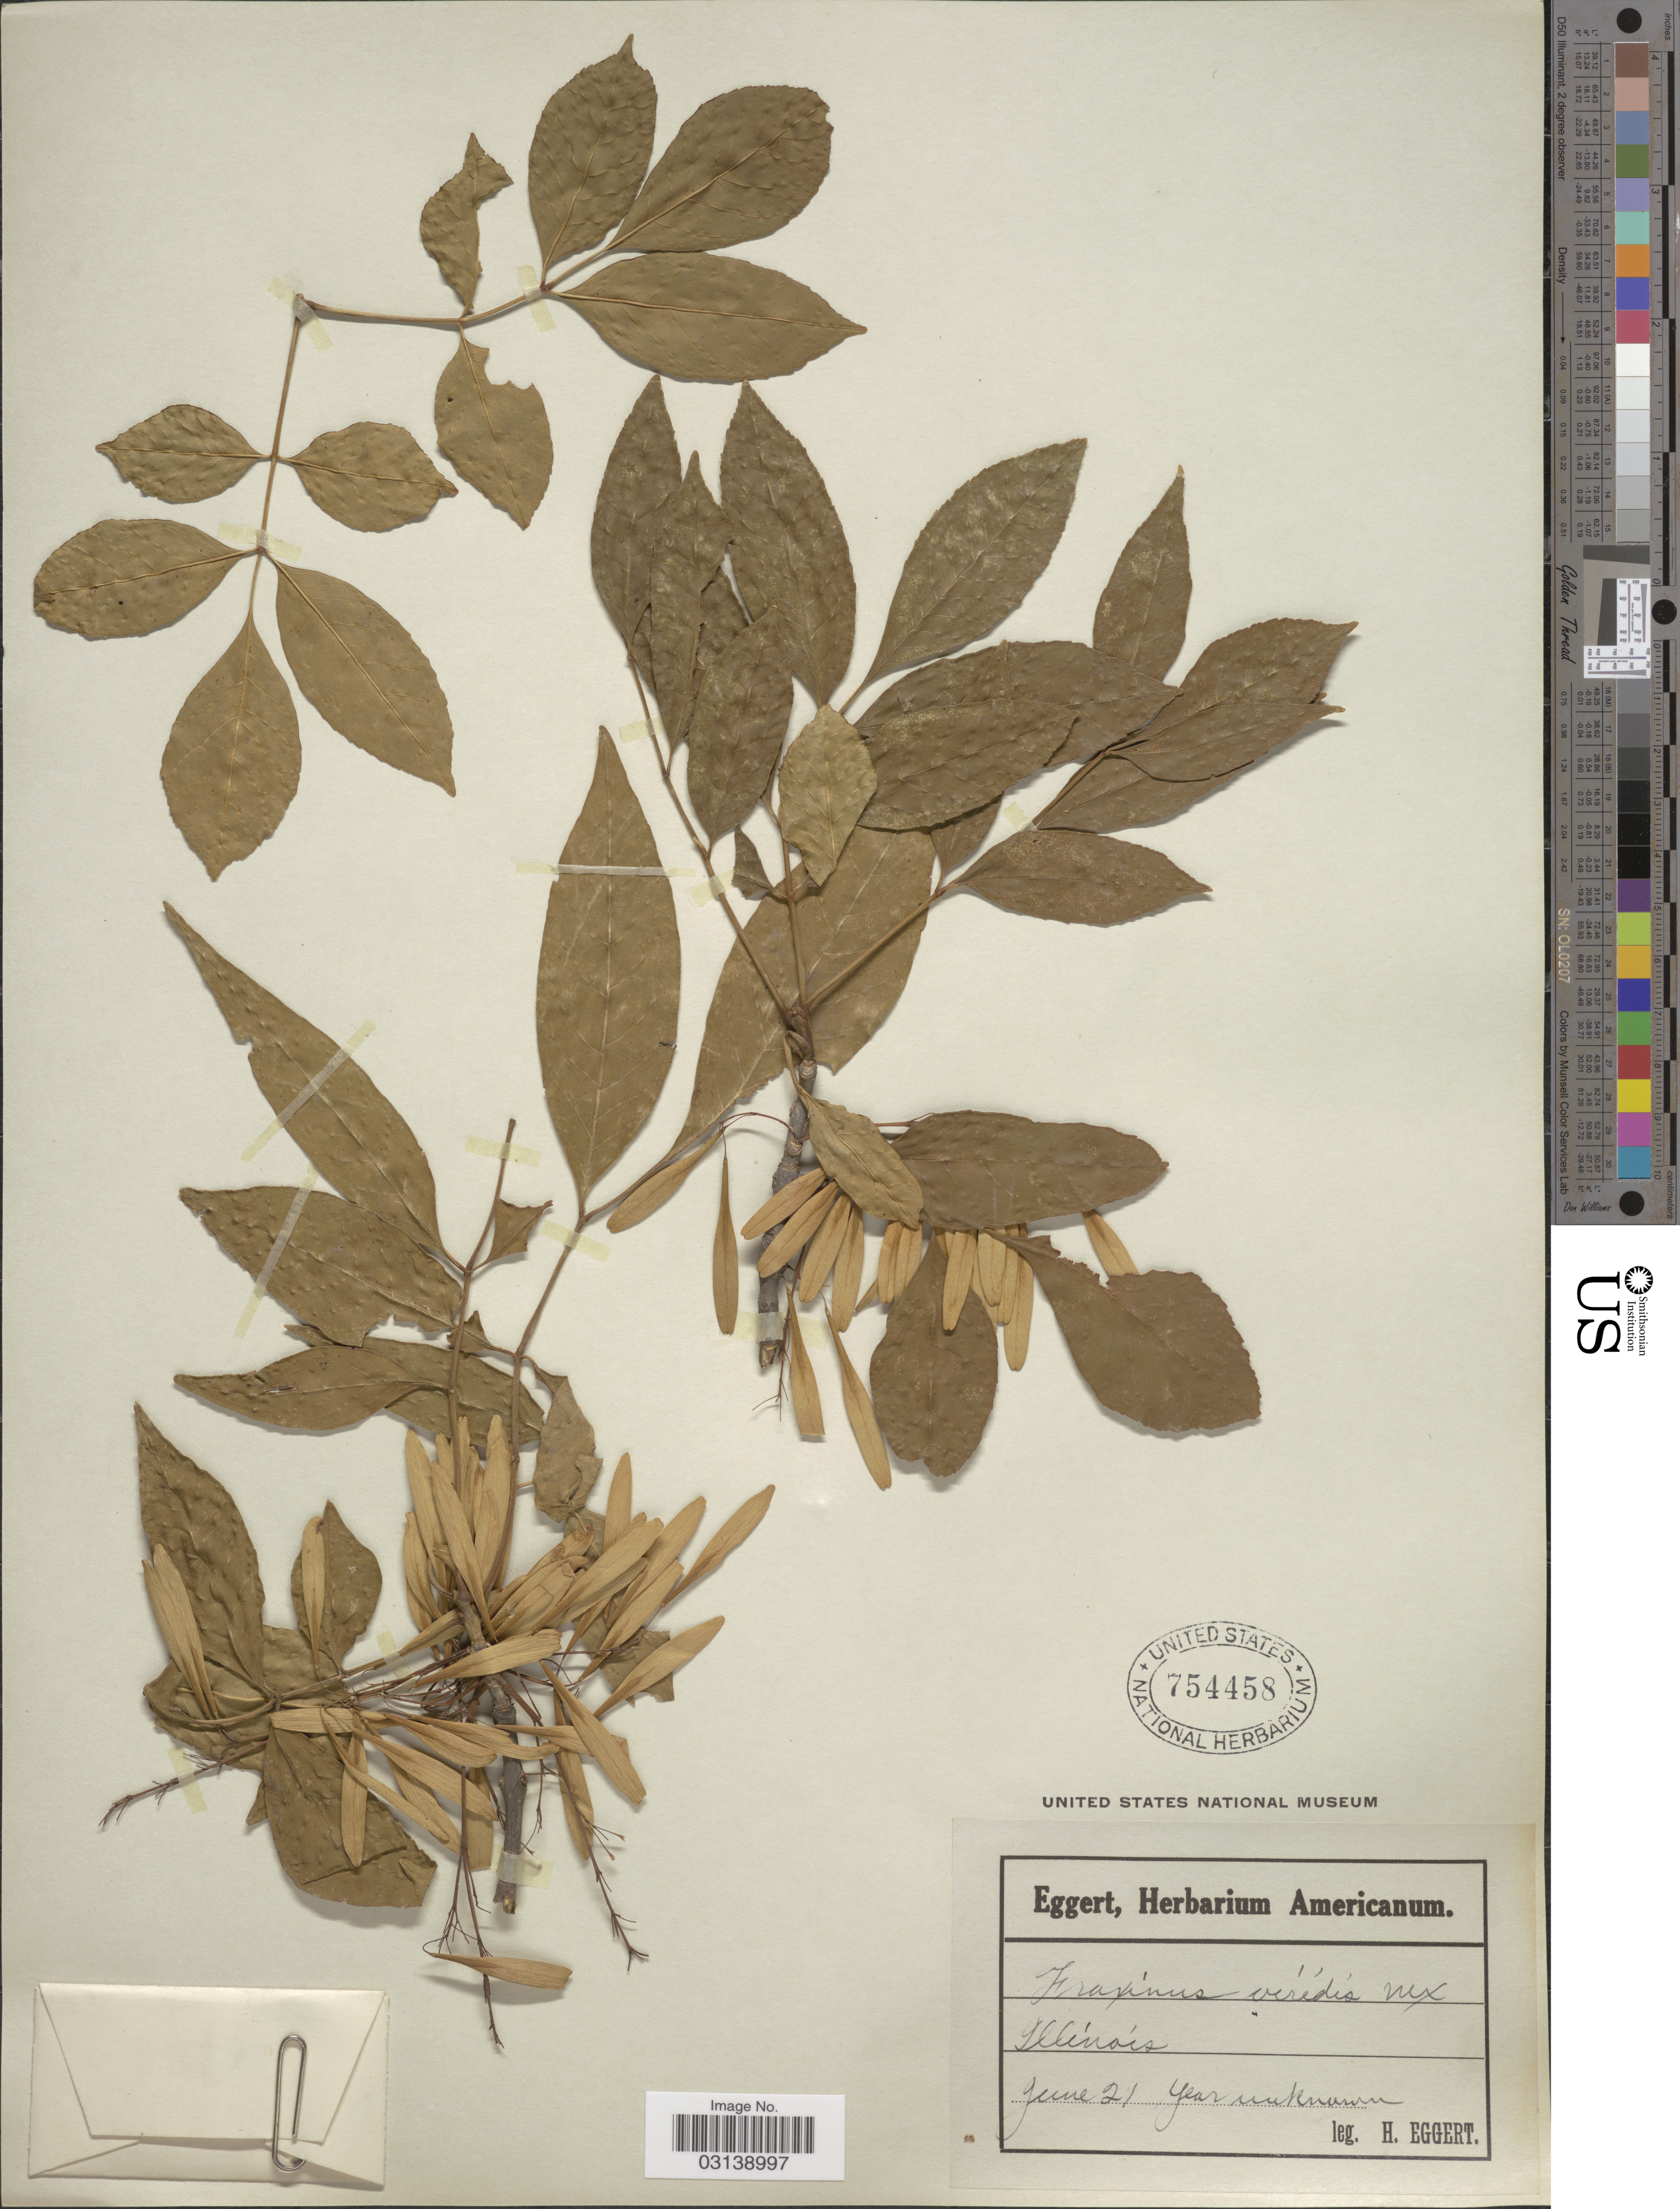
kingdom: Plantae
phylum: Tracheophyta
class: Magnoliopsida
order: Lamiales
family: Oleaceae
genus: Fraxinus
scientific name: Fraxinus pennsylvanica var. campestris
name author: (Britton) F.C. Gates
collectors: H. Eggert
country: United States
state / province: Illinois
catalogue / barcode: US 754458